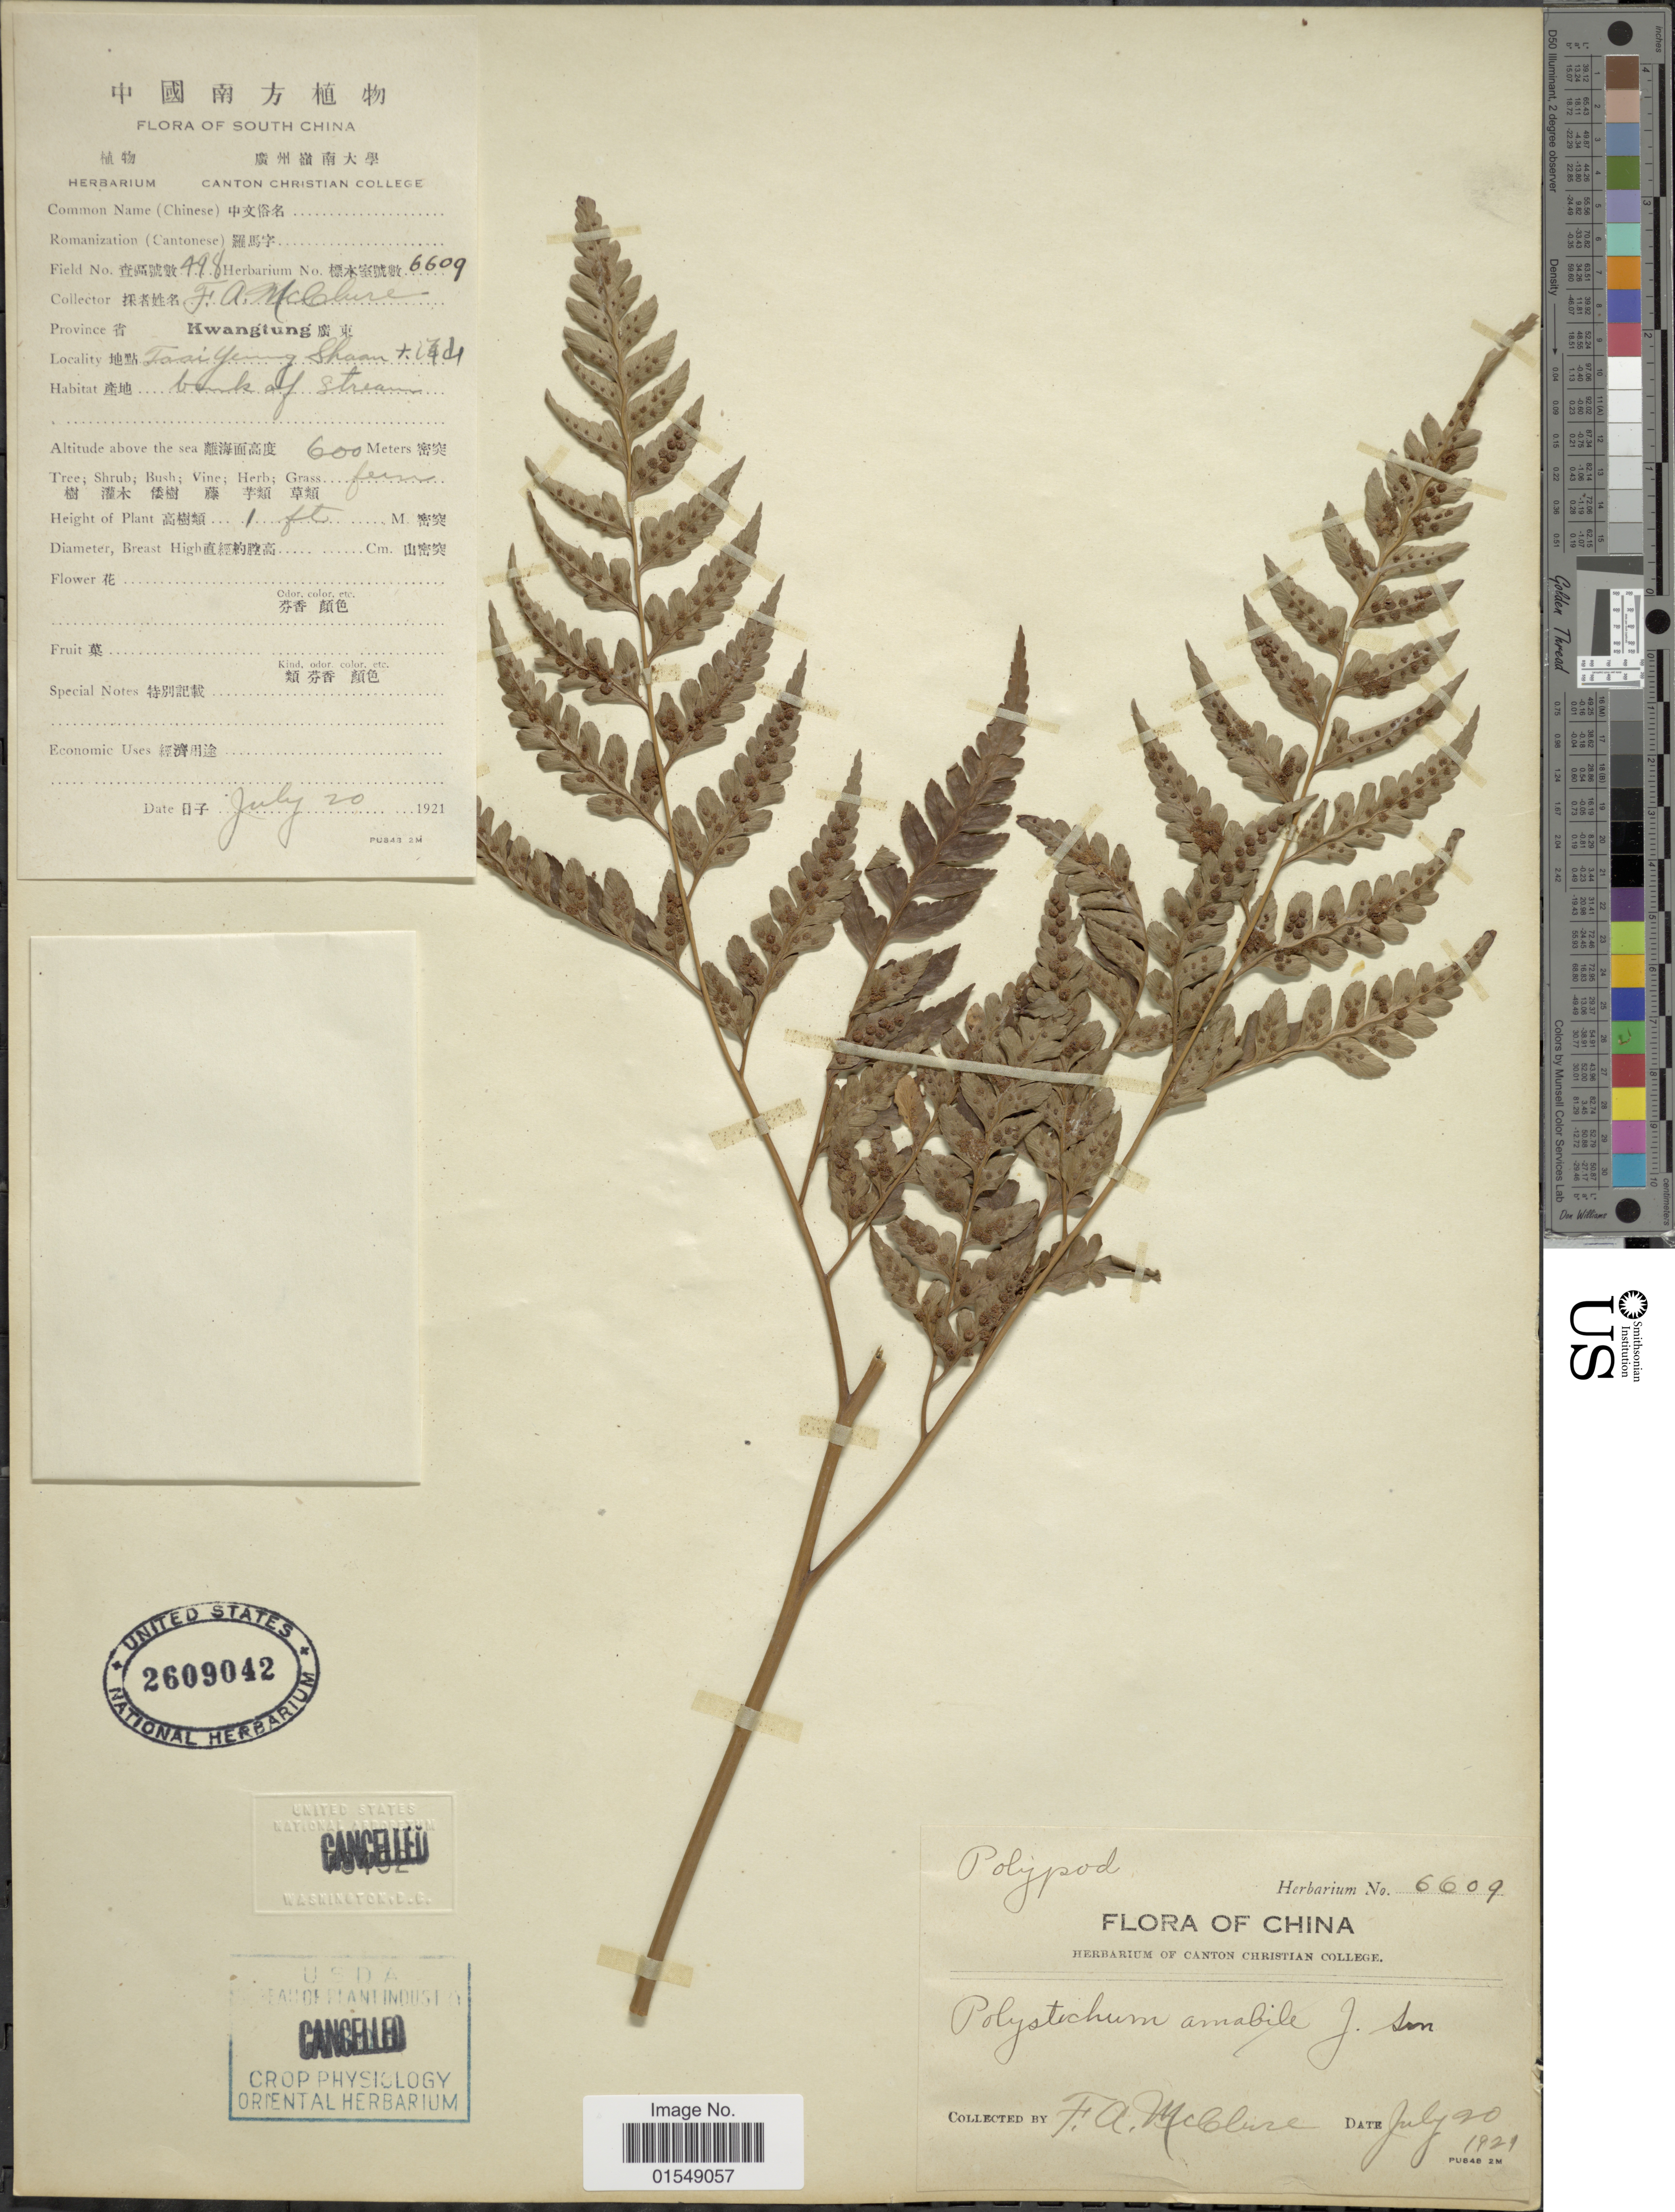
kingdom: Plantae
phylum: Tracheophyta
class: Polypodiopsida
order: Polypodiales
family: Dryopteridaceae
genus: Arachniodes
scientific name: Arachniodes cavaleriei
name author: (Christ) Ohwi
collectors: F. A. McClure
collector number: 6609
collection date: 1921-07-20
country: China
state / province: Guangdong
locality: South China, Kwangtun, Taai Yening Shaan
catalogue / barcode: US 2609042